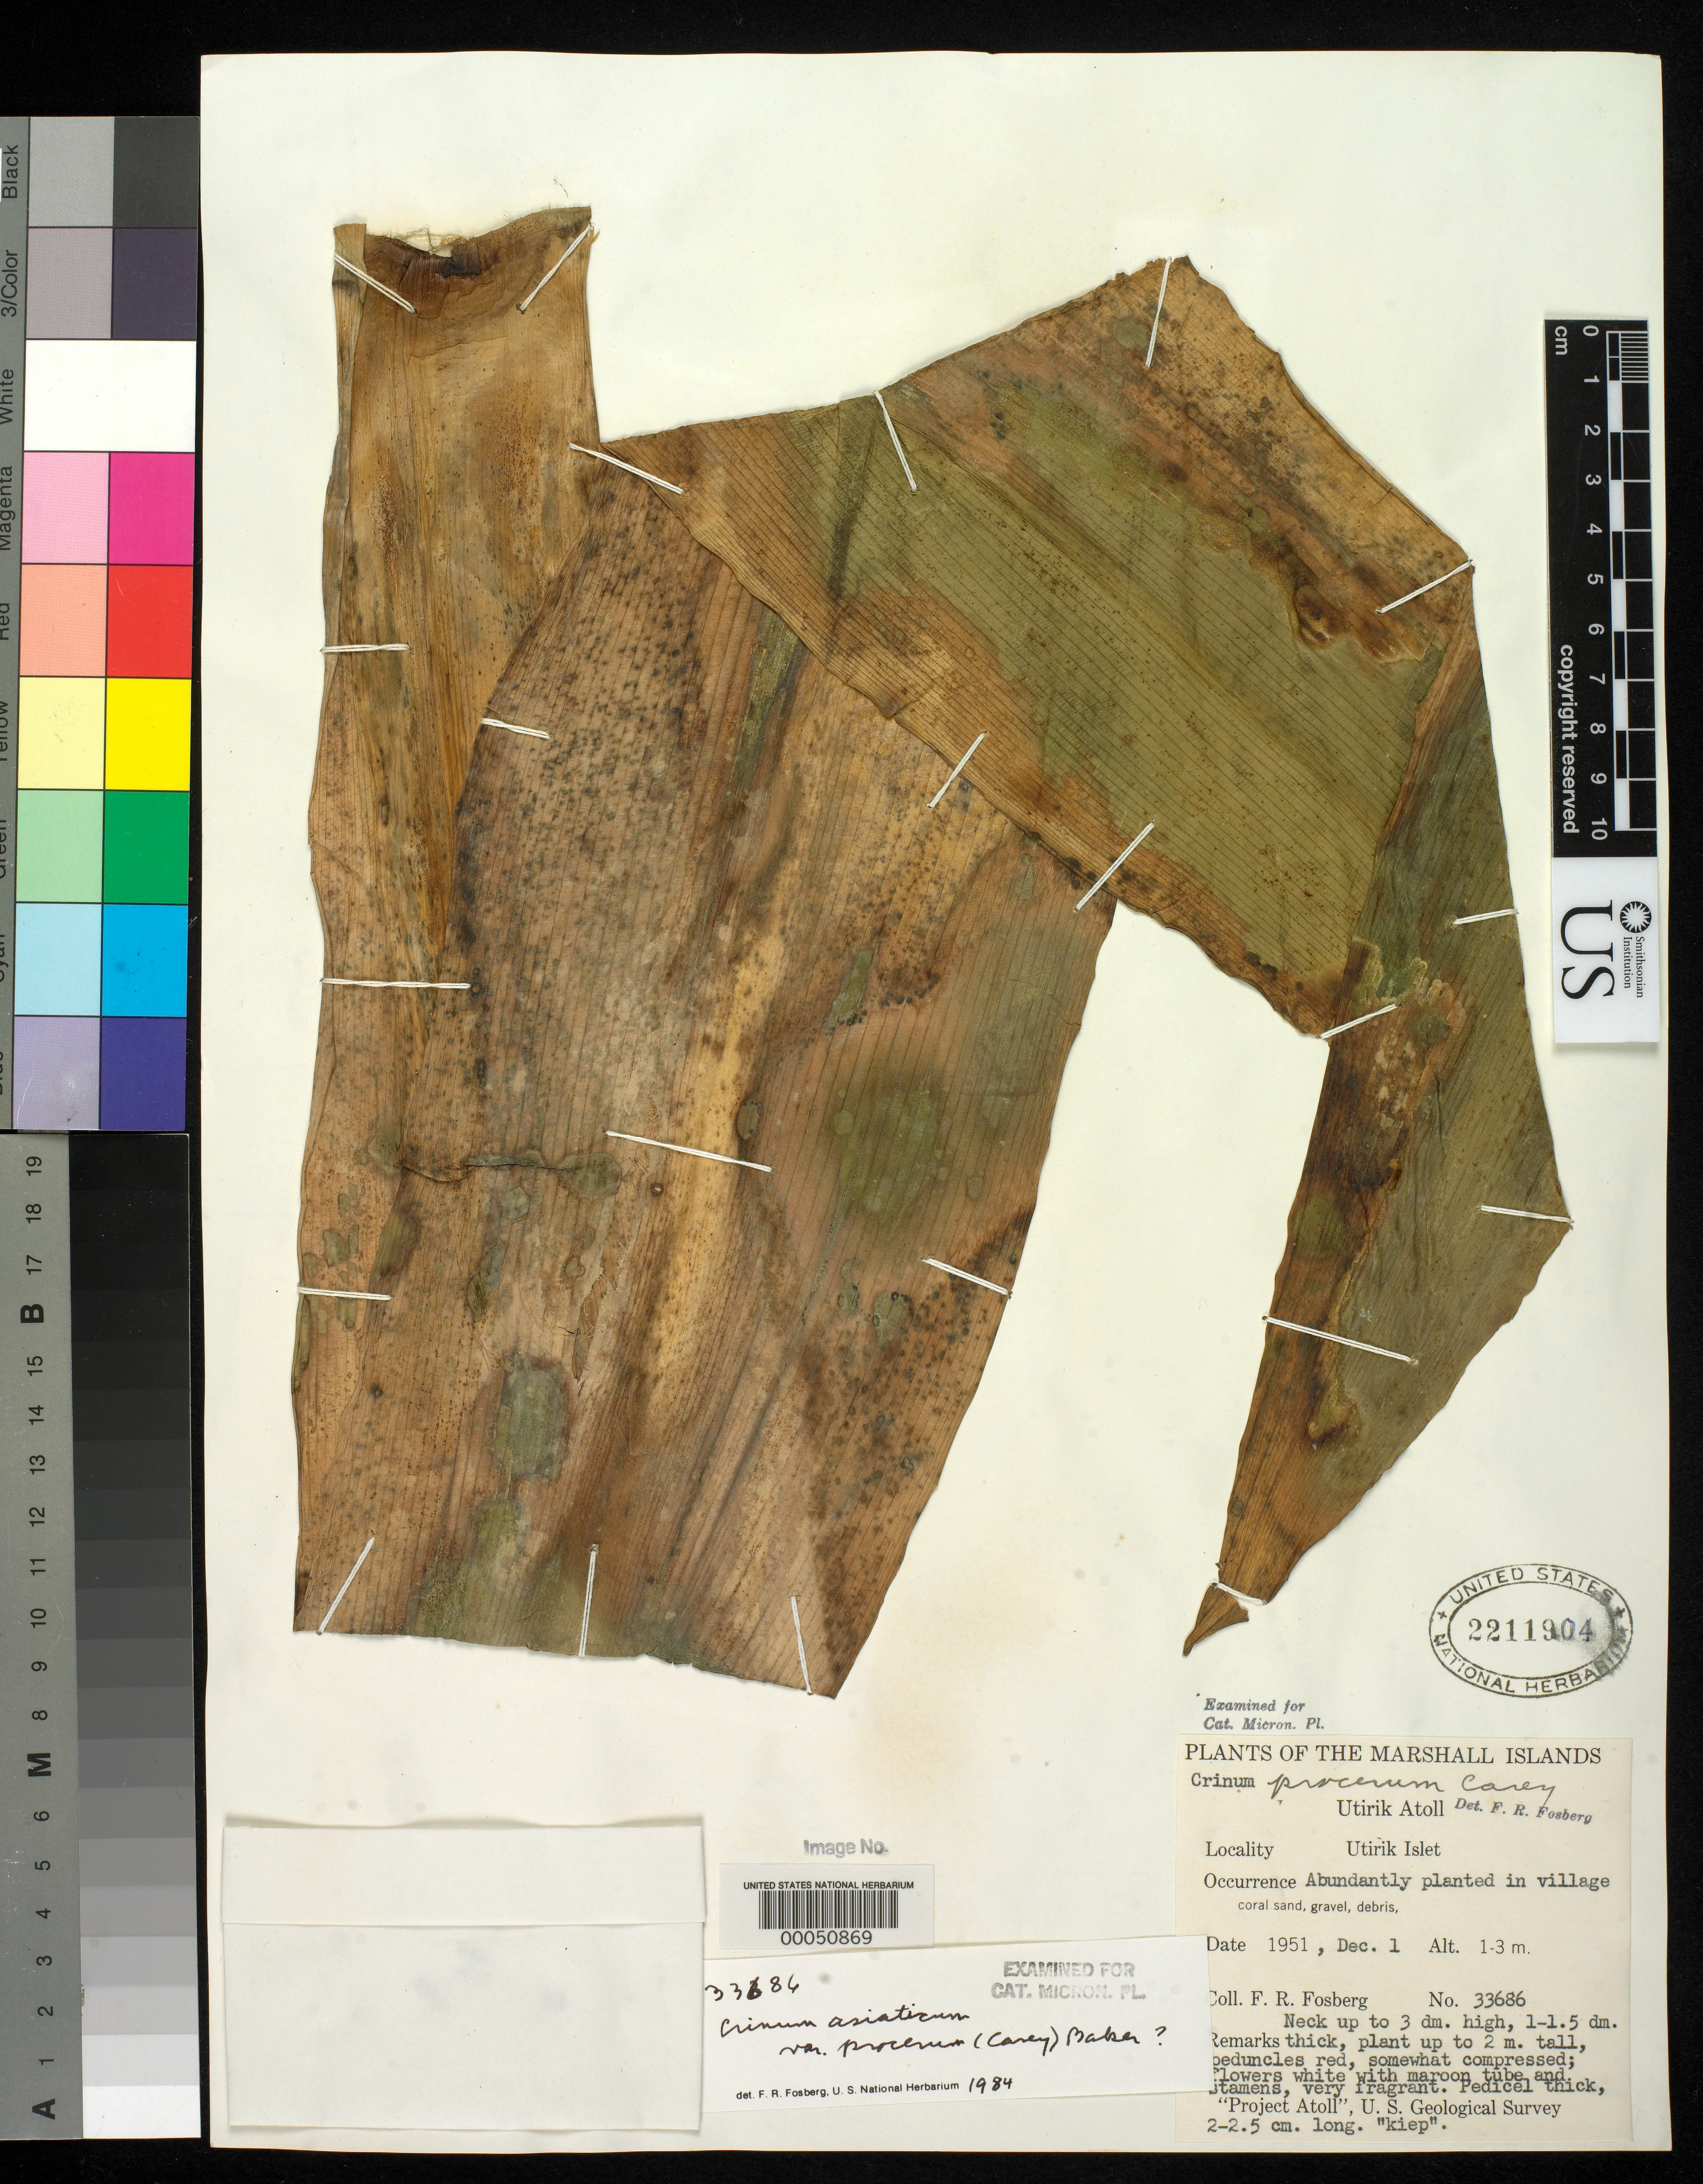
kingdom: Plantae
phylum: Tracheophyta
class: Liliopsida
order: Asparagales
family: Amaryllidaceae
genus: Crinum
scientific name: Crinum asiaticum var. procerum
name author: (Herb. & Carey) Baker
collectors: F. R. Fosberg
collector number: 33686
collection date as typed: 01 Dec 1951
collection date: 1951-12-01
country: Marshall Islands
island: Utrik [Utirik] Atoll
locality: Utirik Islet [Ratak Chain]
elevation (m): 1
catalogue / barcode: US 2211904